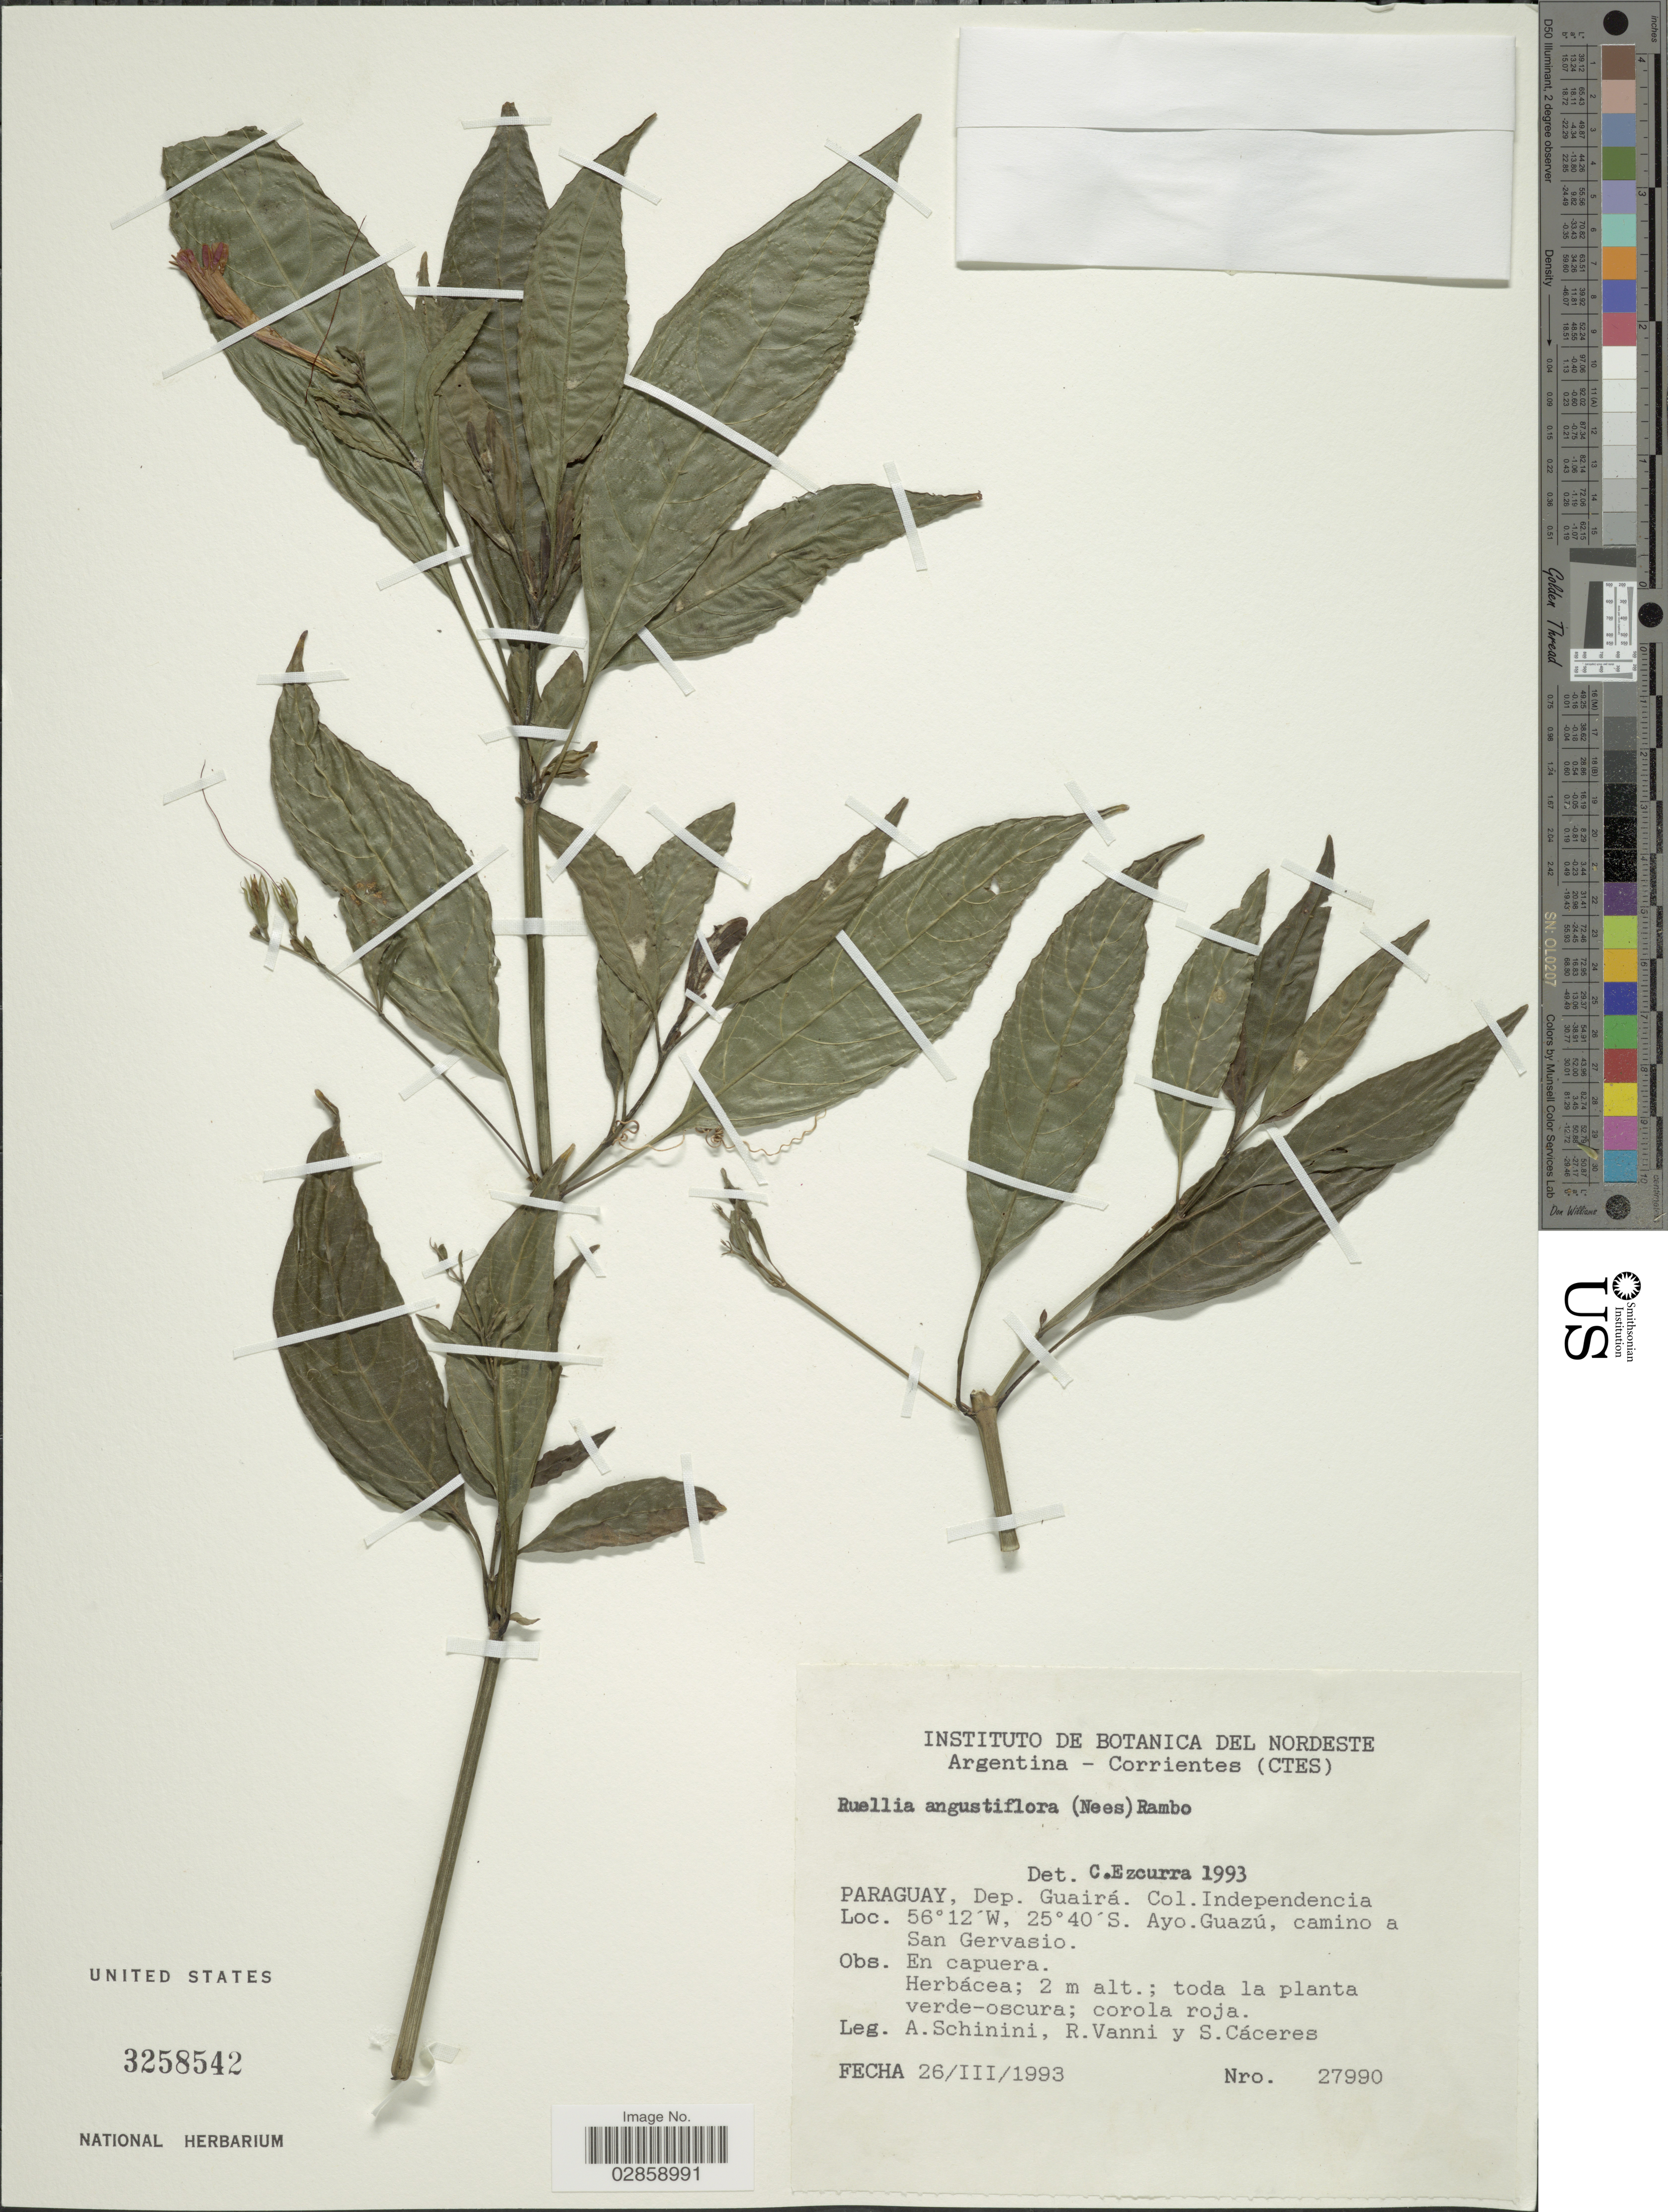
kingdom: Plantae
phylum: Tracheophyta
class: Magnoliopsida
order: Lamiales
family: Acanthaceae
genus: Ruellia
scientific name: Ruellia angustiflora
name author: (Nees) Lindau ex Rambo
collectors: A. Schinini, R. Vanni & S. Cáceres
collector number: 27990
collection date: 1993-03-26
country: Paraguay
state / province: Guaira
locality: Dep. Guairá. Col. Independencia. Ayo. Guazú, camino a San Gervasio.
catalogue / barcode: US 3258542